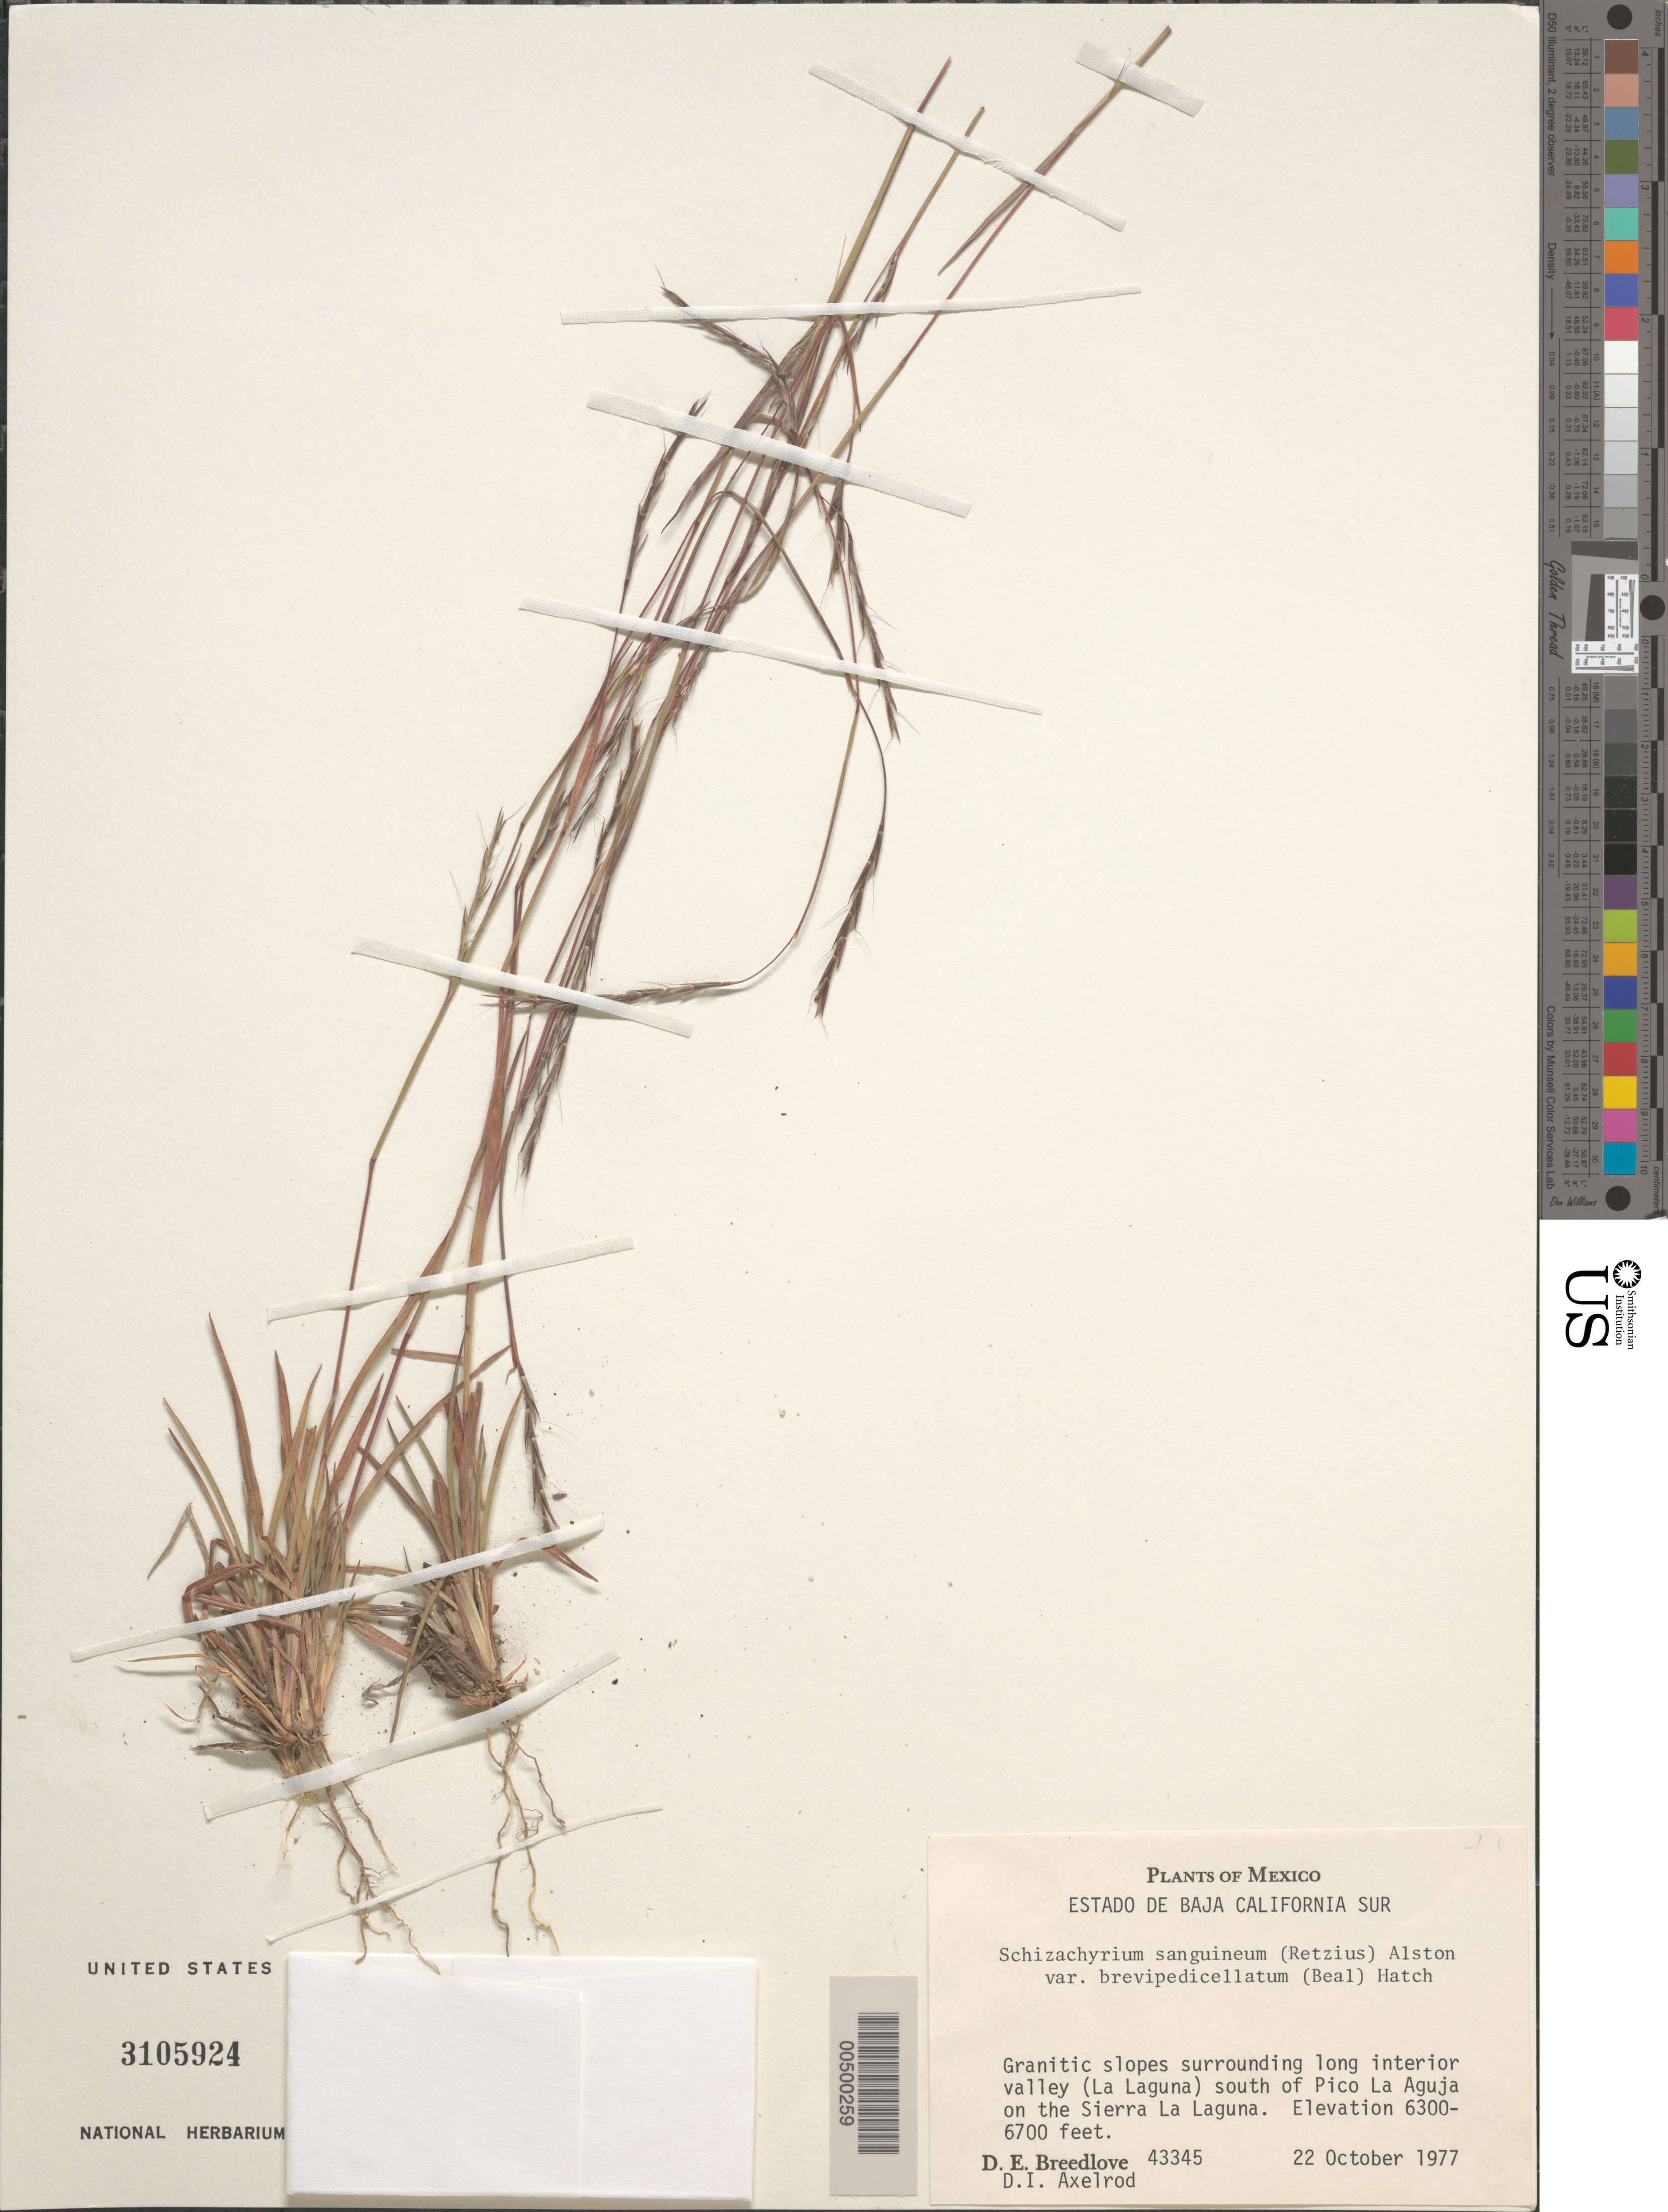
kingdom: Plantae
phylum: Tracheophyta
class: Liliopsida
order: Poales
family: Poaceae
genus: Schizachyrium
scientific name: Schizachyrium sanguineum var. brevipedicellatum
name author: (W.J. Beal) S.L. Hatch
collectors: D. E. Breedlove & D. Axelrod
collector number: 43345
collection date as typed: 22 Oct 1977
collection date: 1977-10-22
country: Mexico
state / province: Baja California Sur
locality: Long interior valley (La Laguna) S of Pico La Aguja on the Sierra La Laguna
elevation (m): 1920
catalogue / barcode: US 3105924